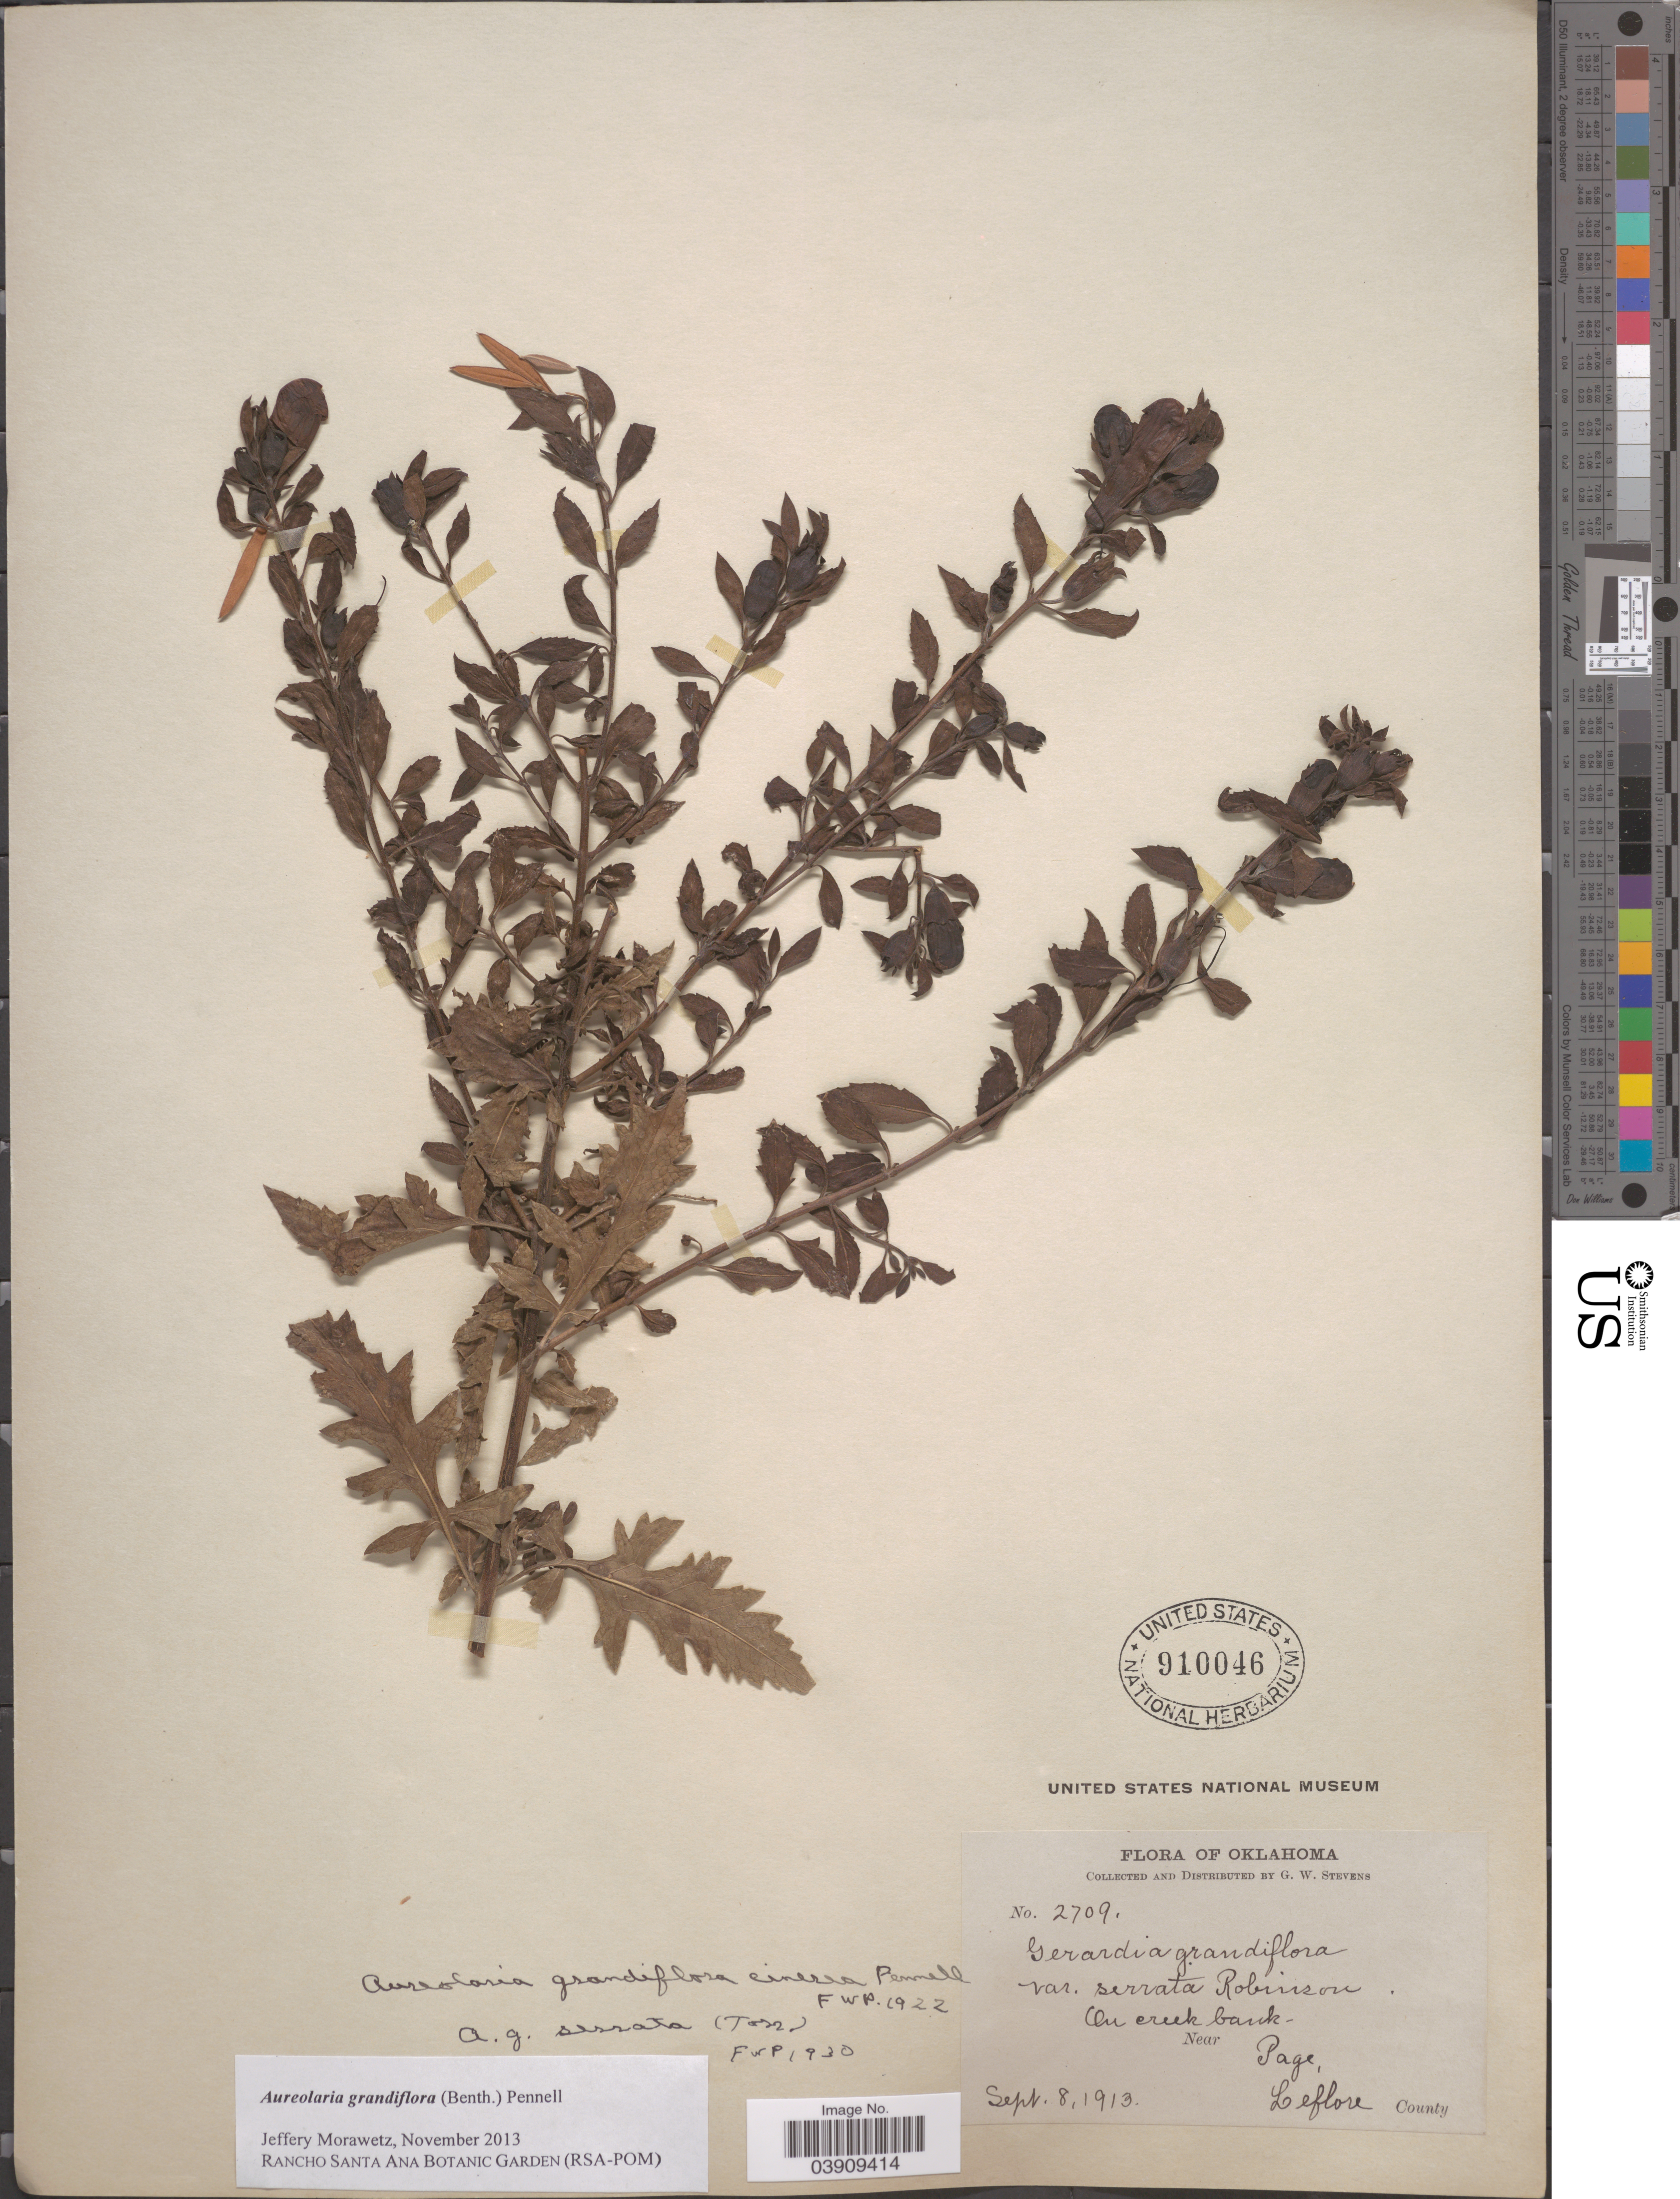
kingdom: Plantae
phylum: Tracheophyta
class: Magnoliopsida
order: Lamiales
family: Orobanchaceae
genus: Aureolaria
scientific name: Aureolaria grandiflora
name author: (Benth.) Pennell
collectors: G. W. Stevens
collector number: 2709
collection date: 1913-09-08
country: United States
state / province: Oklahoma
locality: Near Page, Leflore County.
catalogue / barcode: US 910046